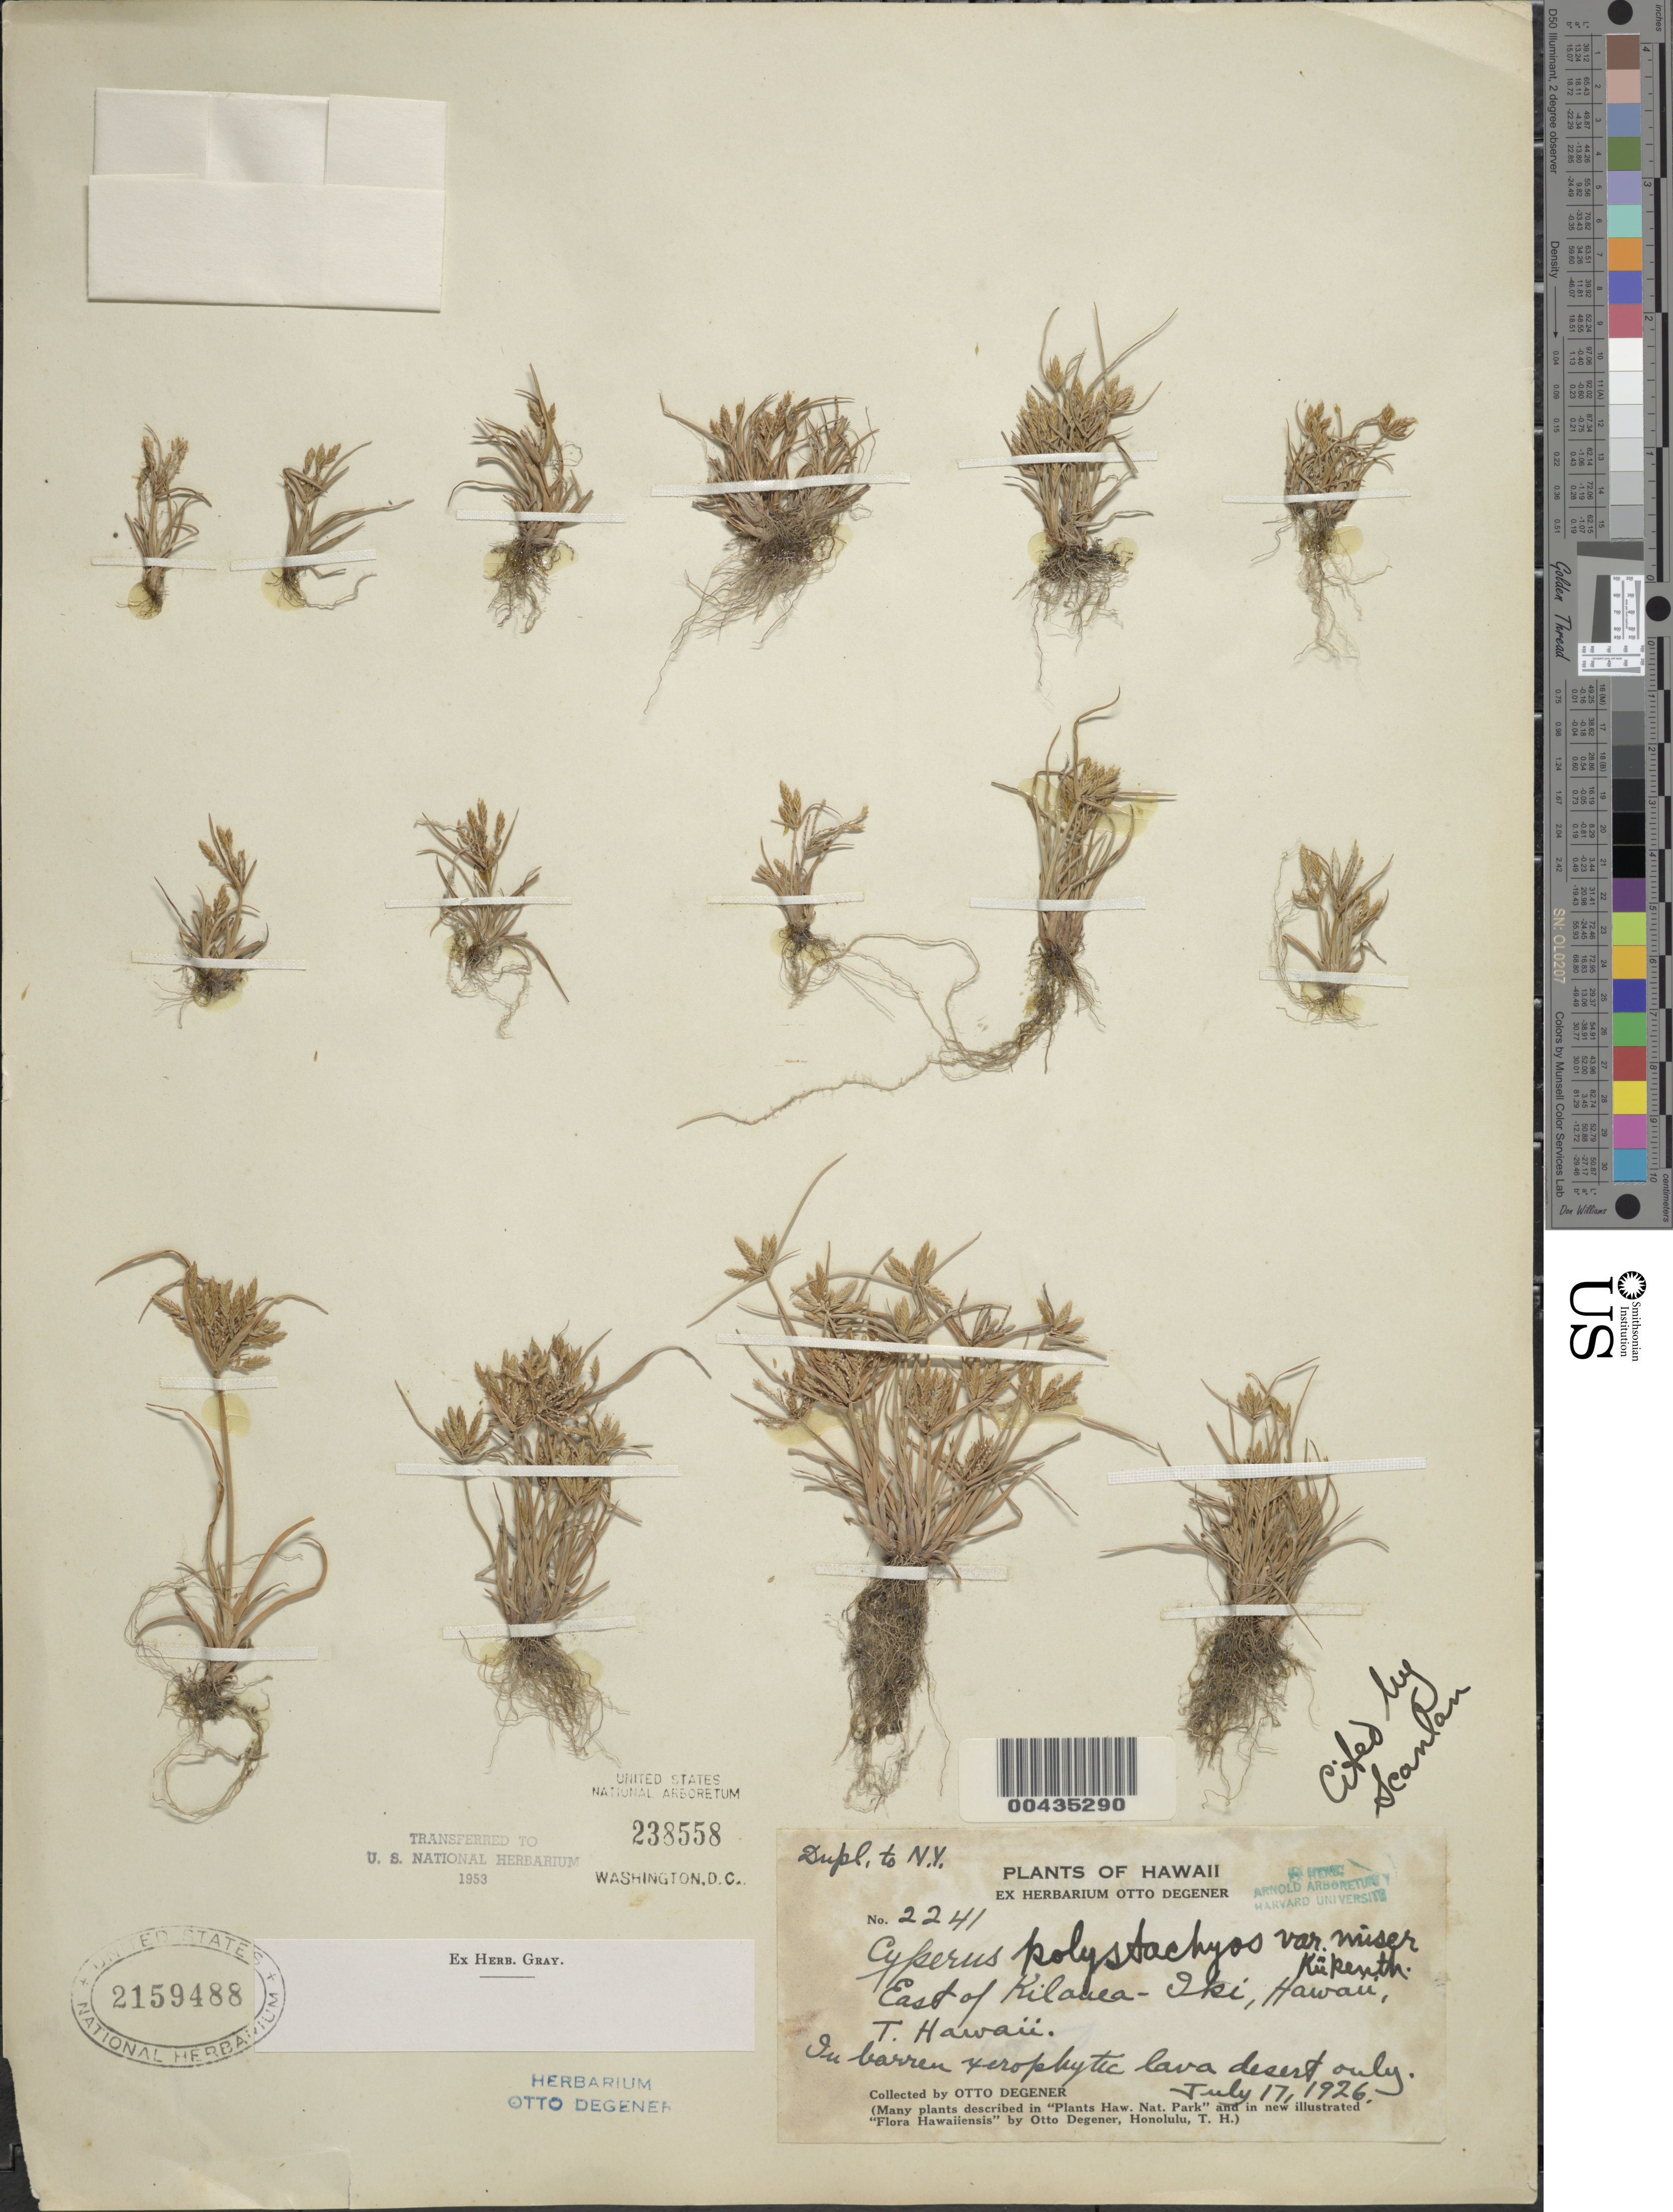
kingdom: Plantae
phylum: Tracheophyta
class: Liliopsida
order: Poales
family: Cyperaceae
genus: Cyperus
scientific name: Cyperus polystachyos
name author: Rottb.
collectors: O. Degener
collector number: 2241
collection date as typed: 17 Jul 1926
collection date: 1926-07-17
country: United States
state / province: Hawaii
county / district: Hawaii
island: Hawaii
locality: East of Kilauea-Iki, Hawaii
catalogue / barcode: US 2159488